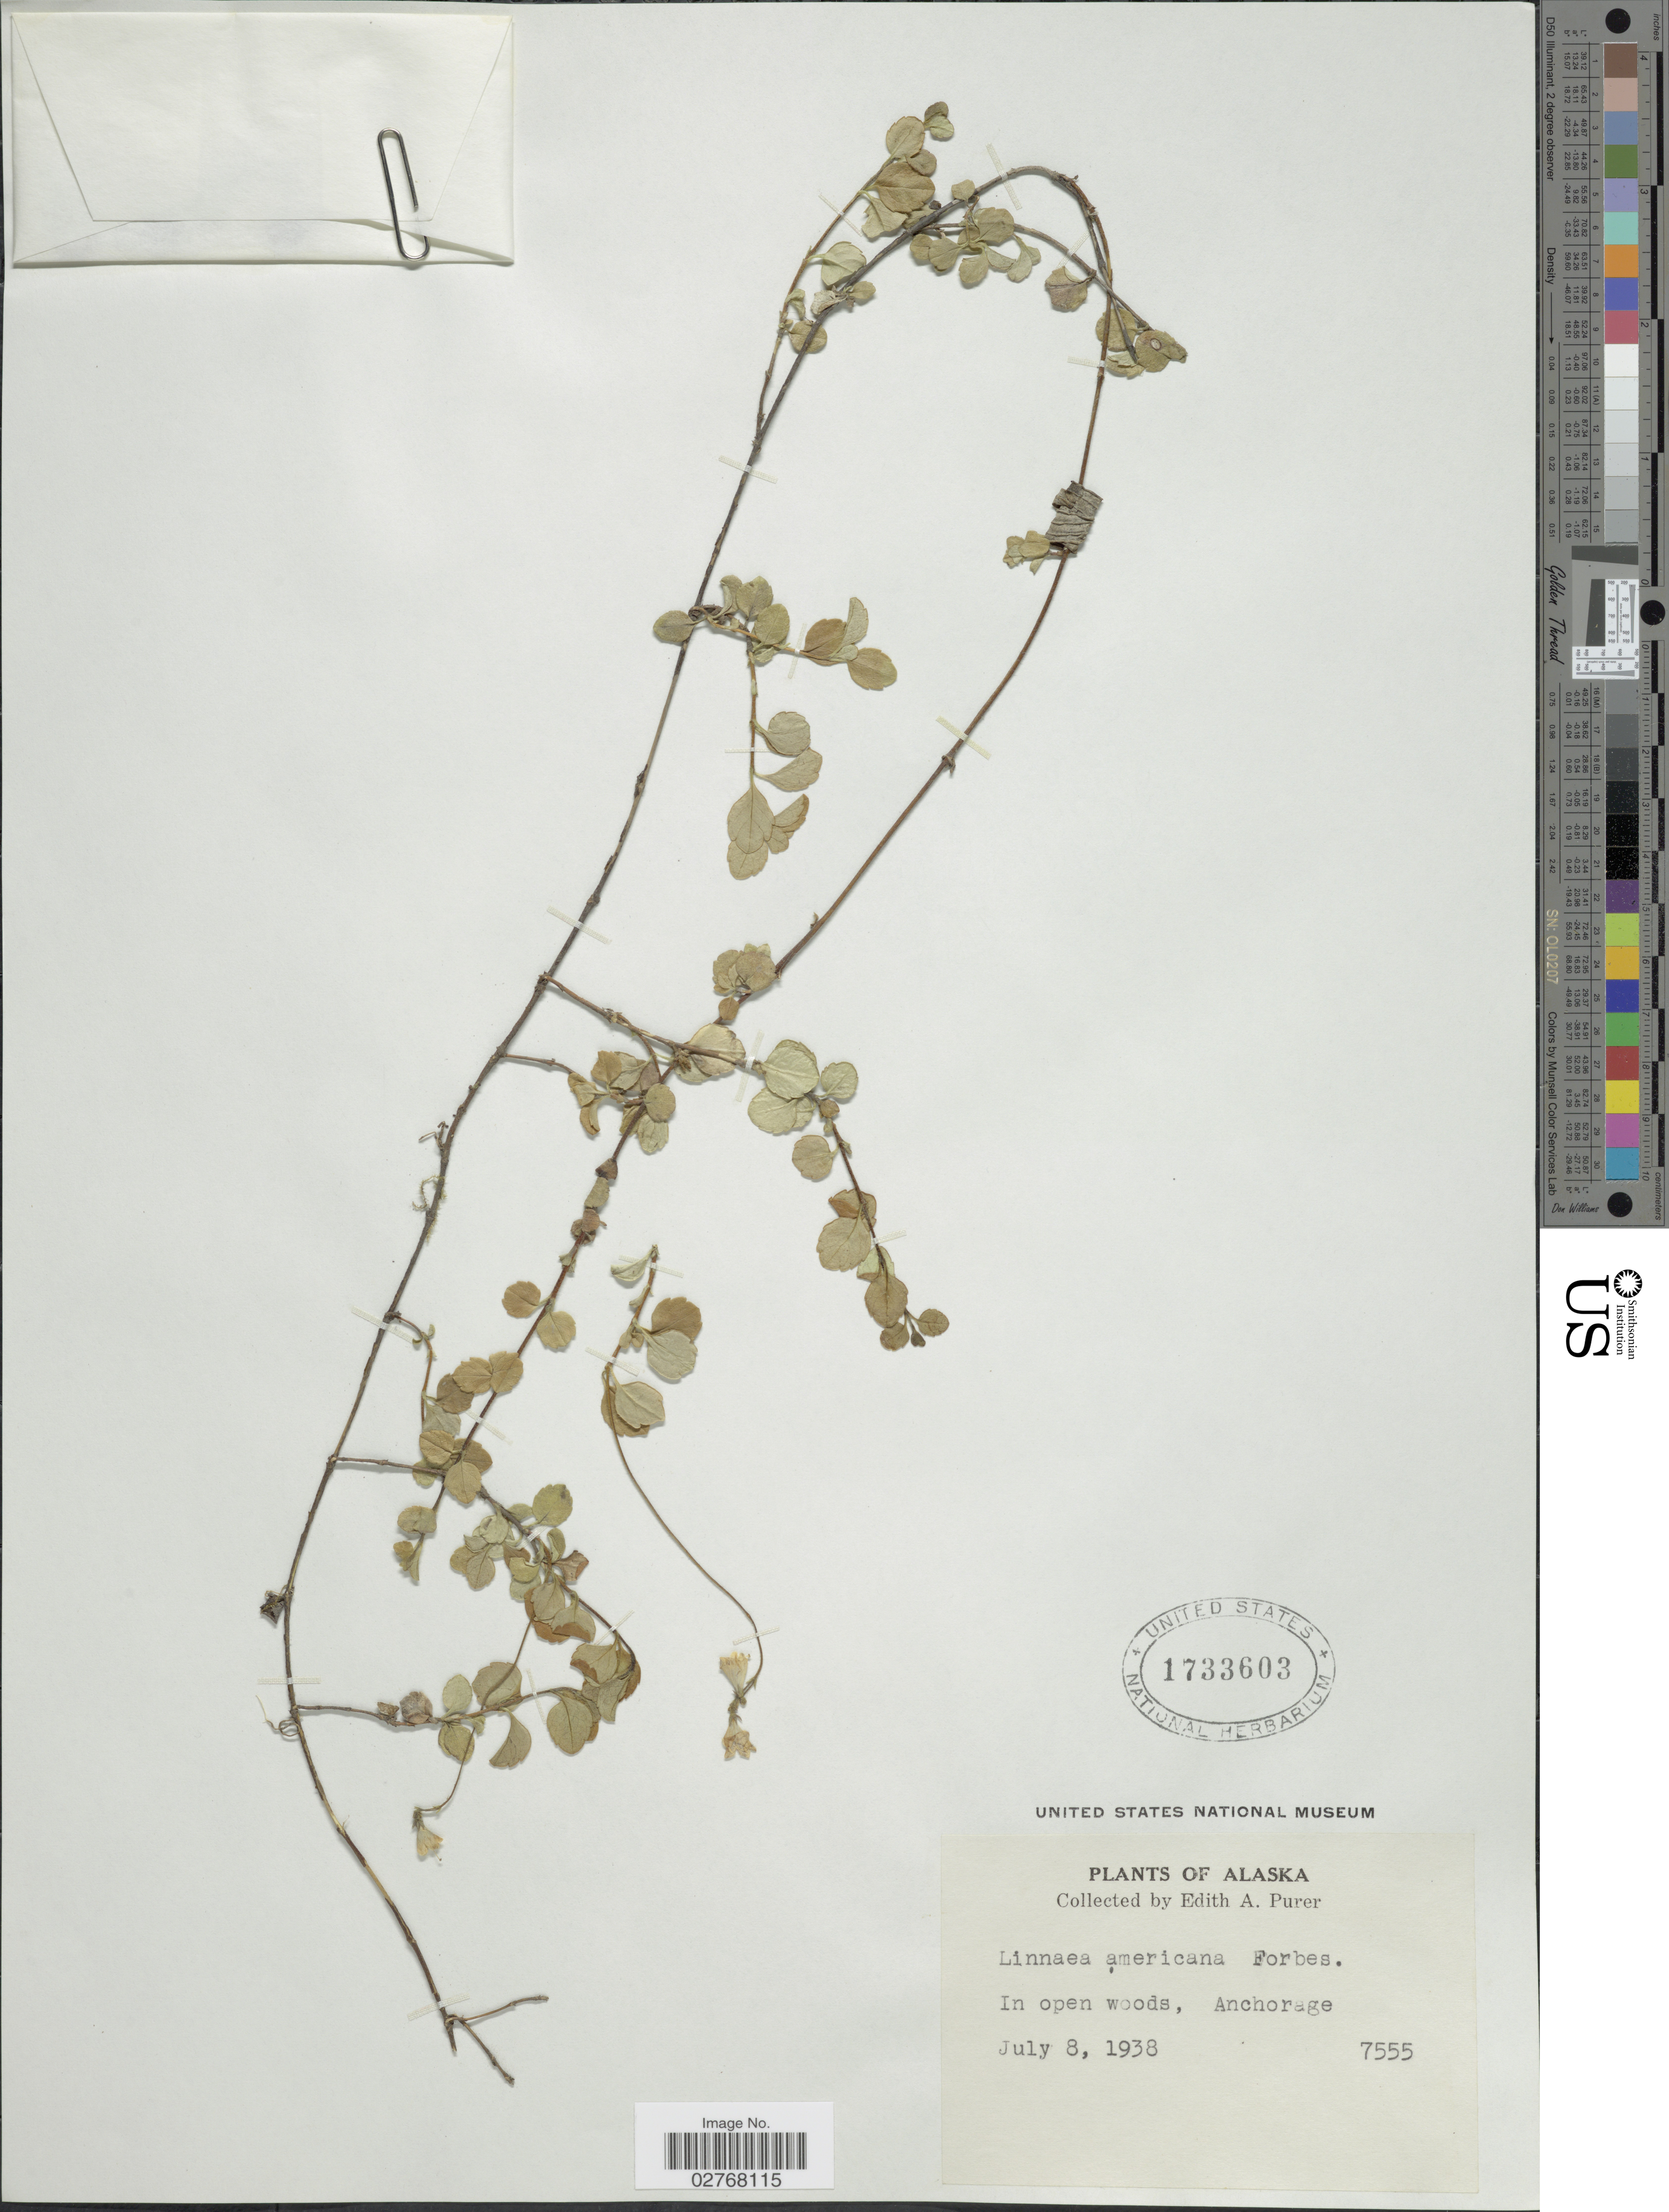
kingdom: Plantae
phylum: Tracheophyta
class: Magnoliopsida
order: Dipsacales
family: Caprifoliaceae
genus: Linnaea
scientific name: Linnaea borealis var. americana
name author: (J. Forbes) Rehder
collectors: E. Purer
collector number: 7555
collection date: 1938-07-08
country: United States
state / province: Alaska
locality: Anchorage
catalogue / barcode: US 1733603